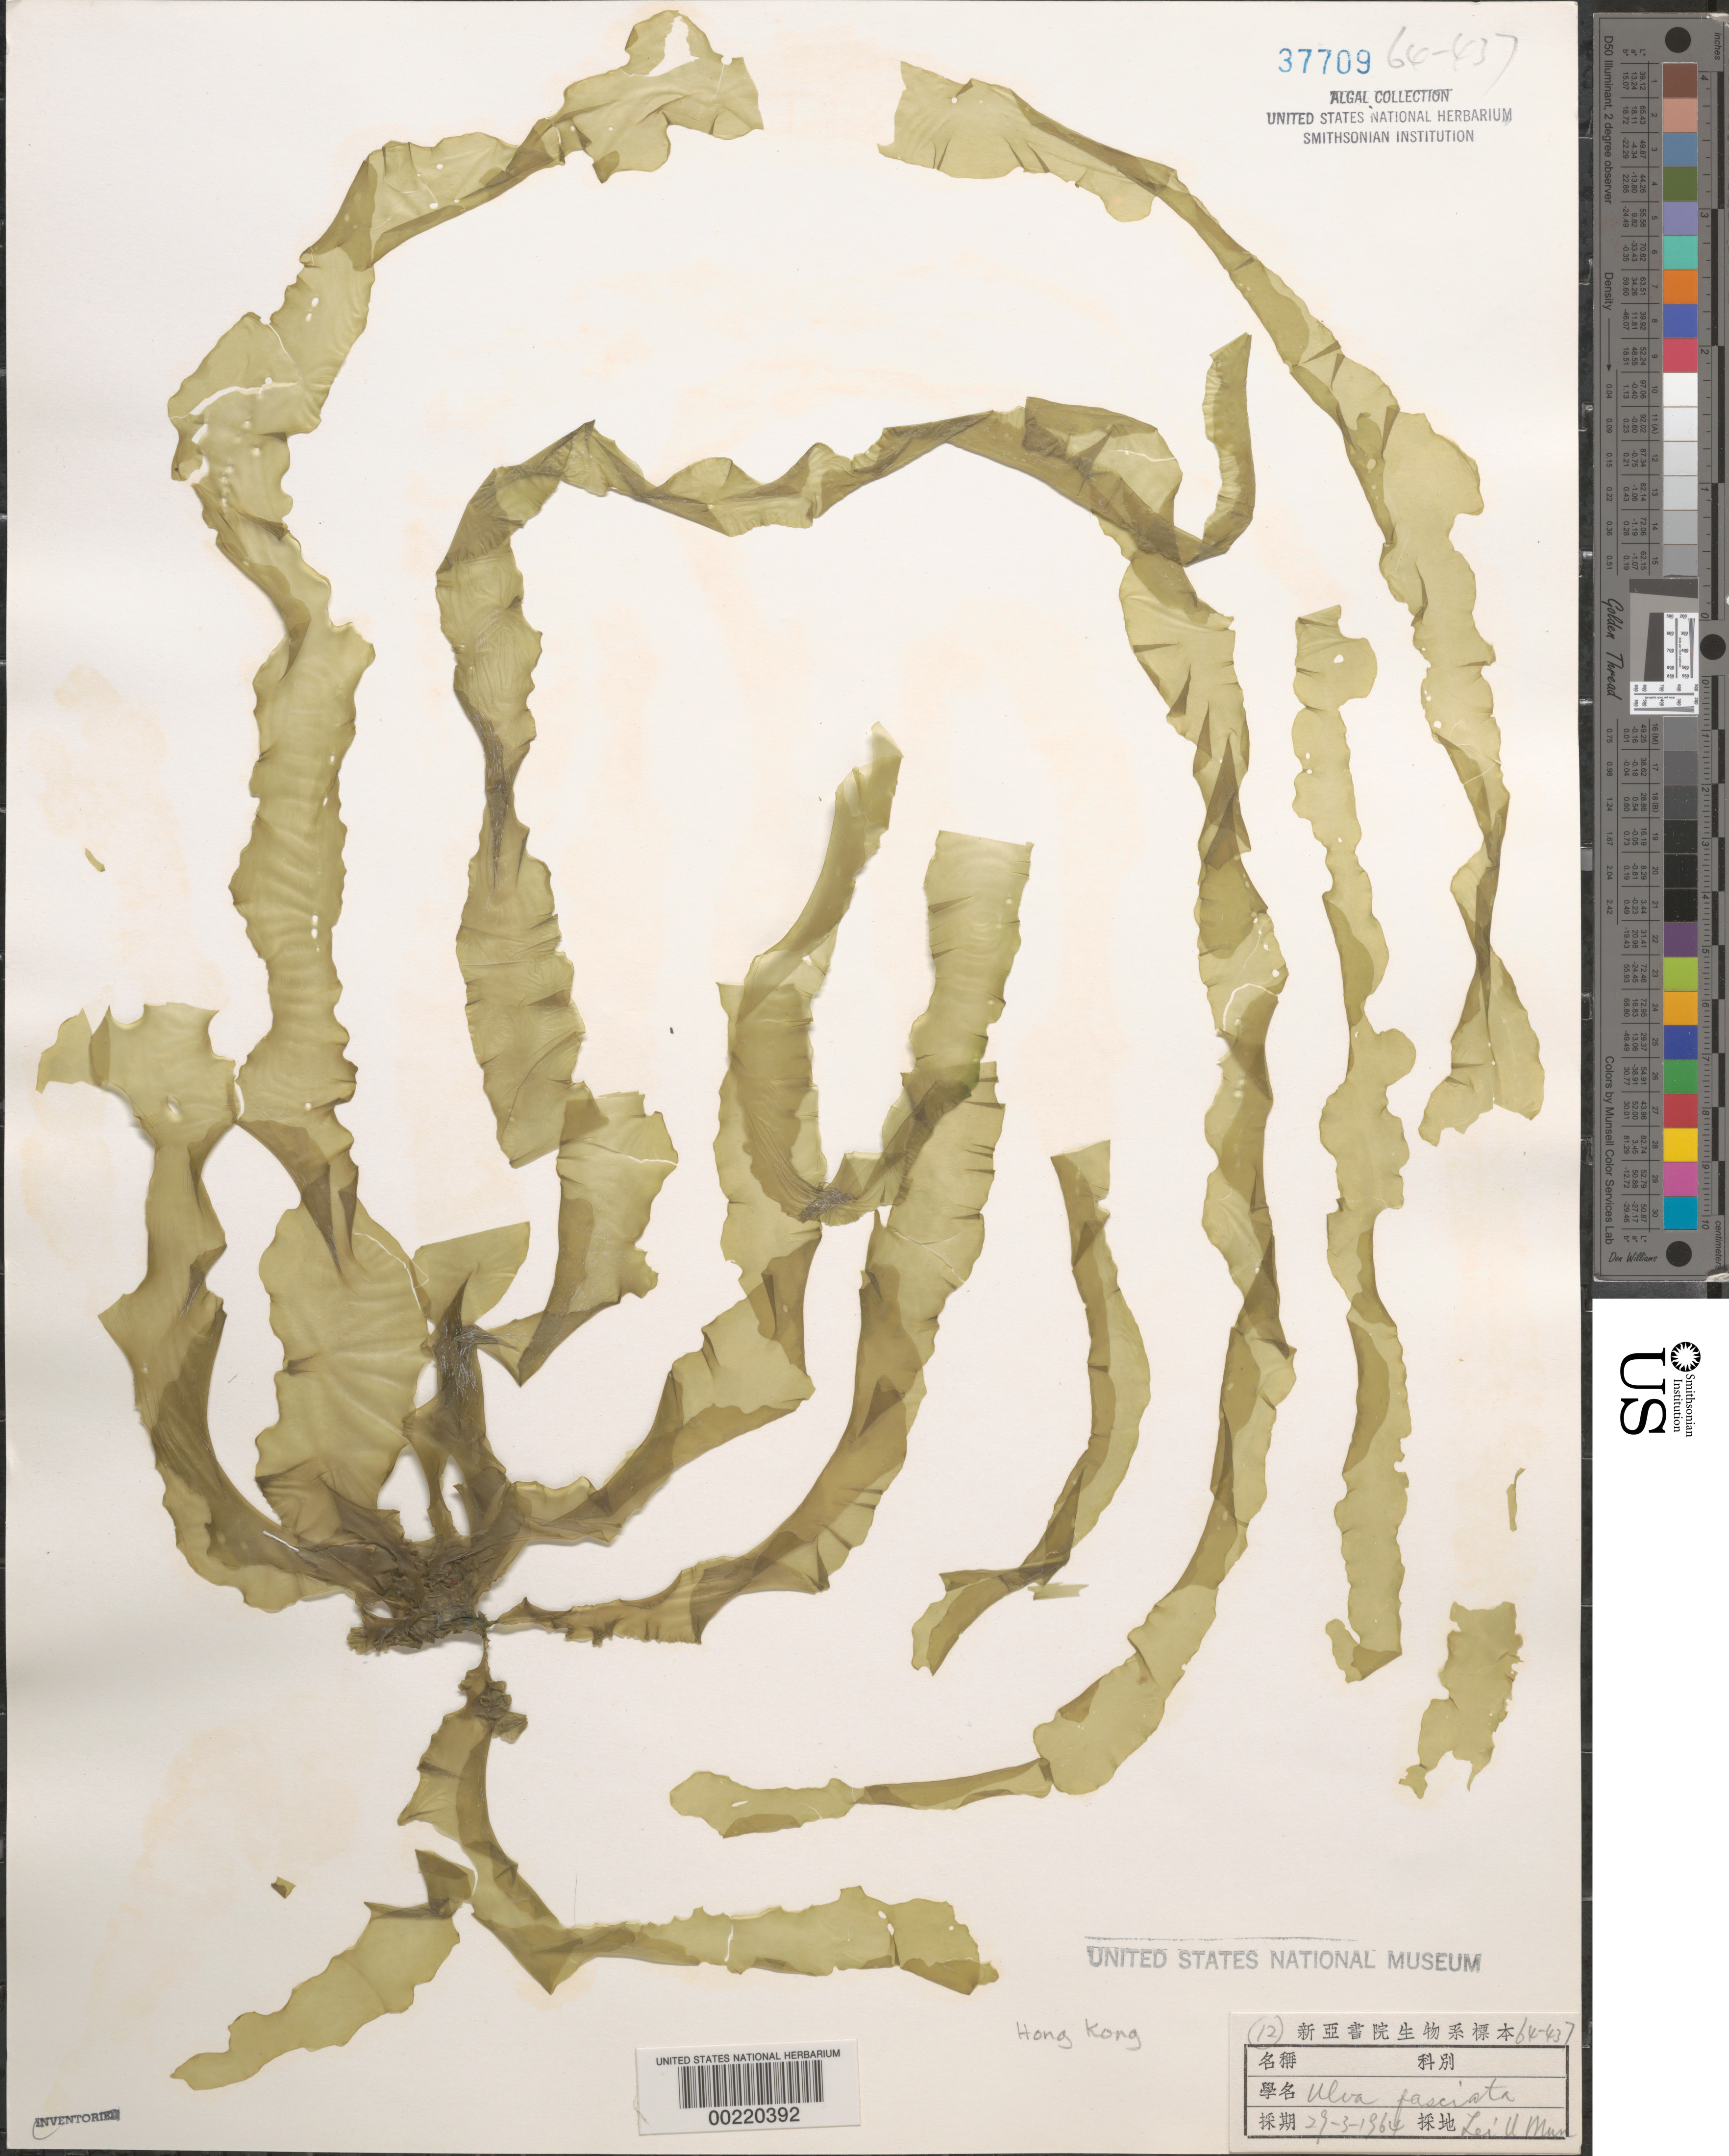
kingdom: Plantae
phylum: Chlorophyta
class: Ulvophyceae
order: Ulvales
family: Ulvaceae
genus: Ulva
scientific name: Ulva lactuca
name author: L.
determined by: Algae name updating Project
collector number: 64-437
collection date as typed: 29 Mar 1964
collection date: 1964-03-29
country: China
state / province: Hong Kong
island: Hong Kong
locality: Lei Yue Mun (Lei U Mun)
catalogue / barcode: US 37709